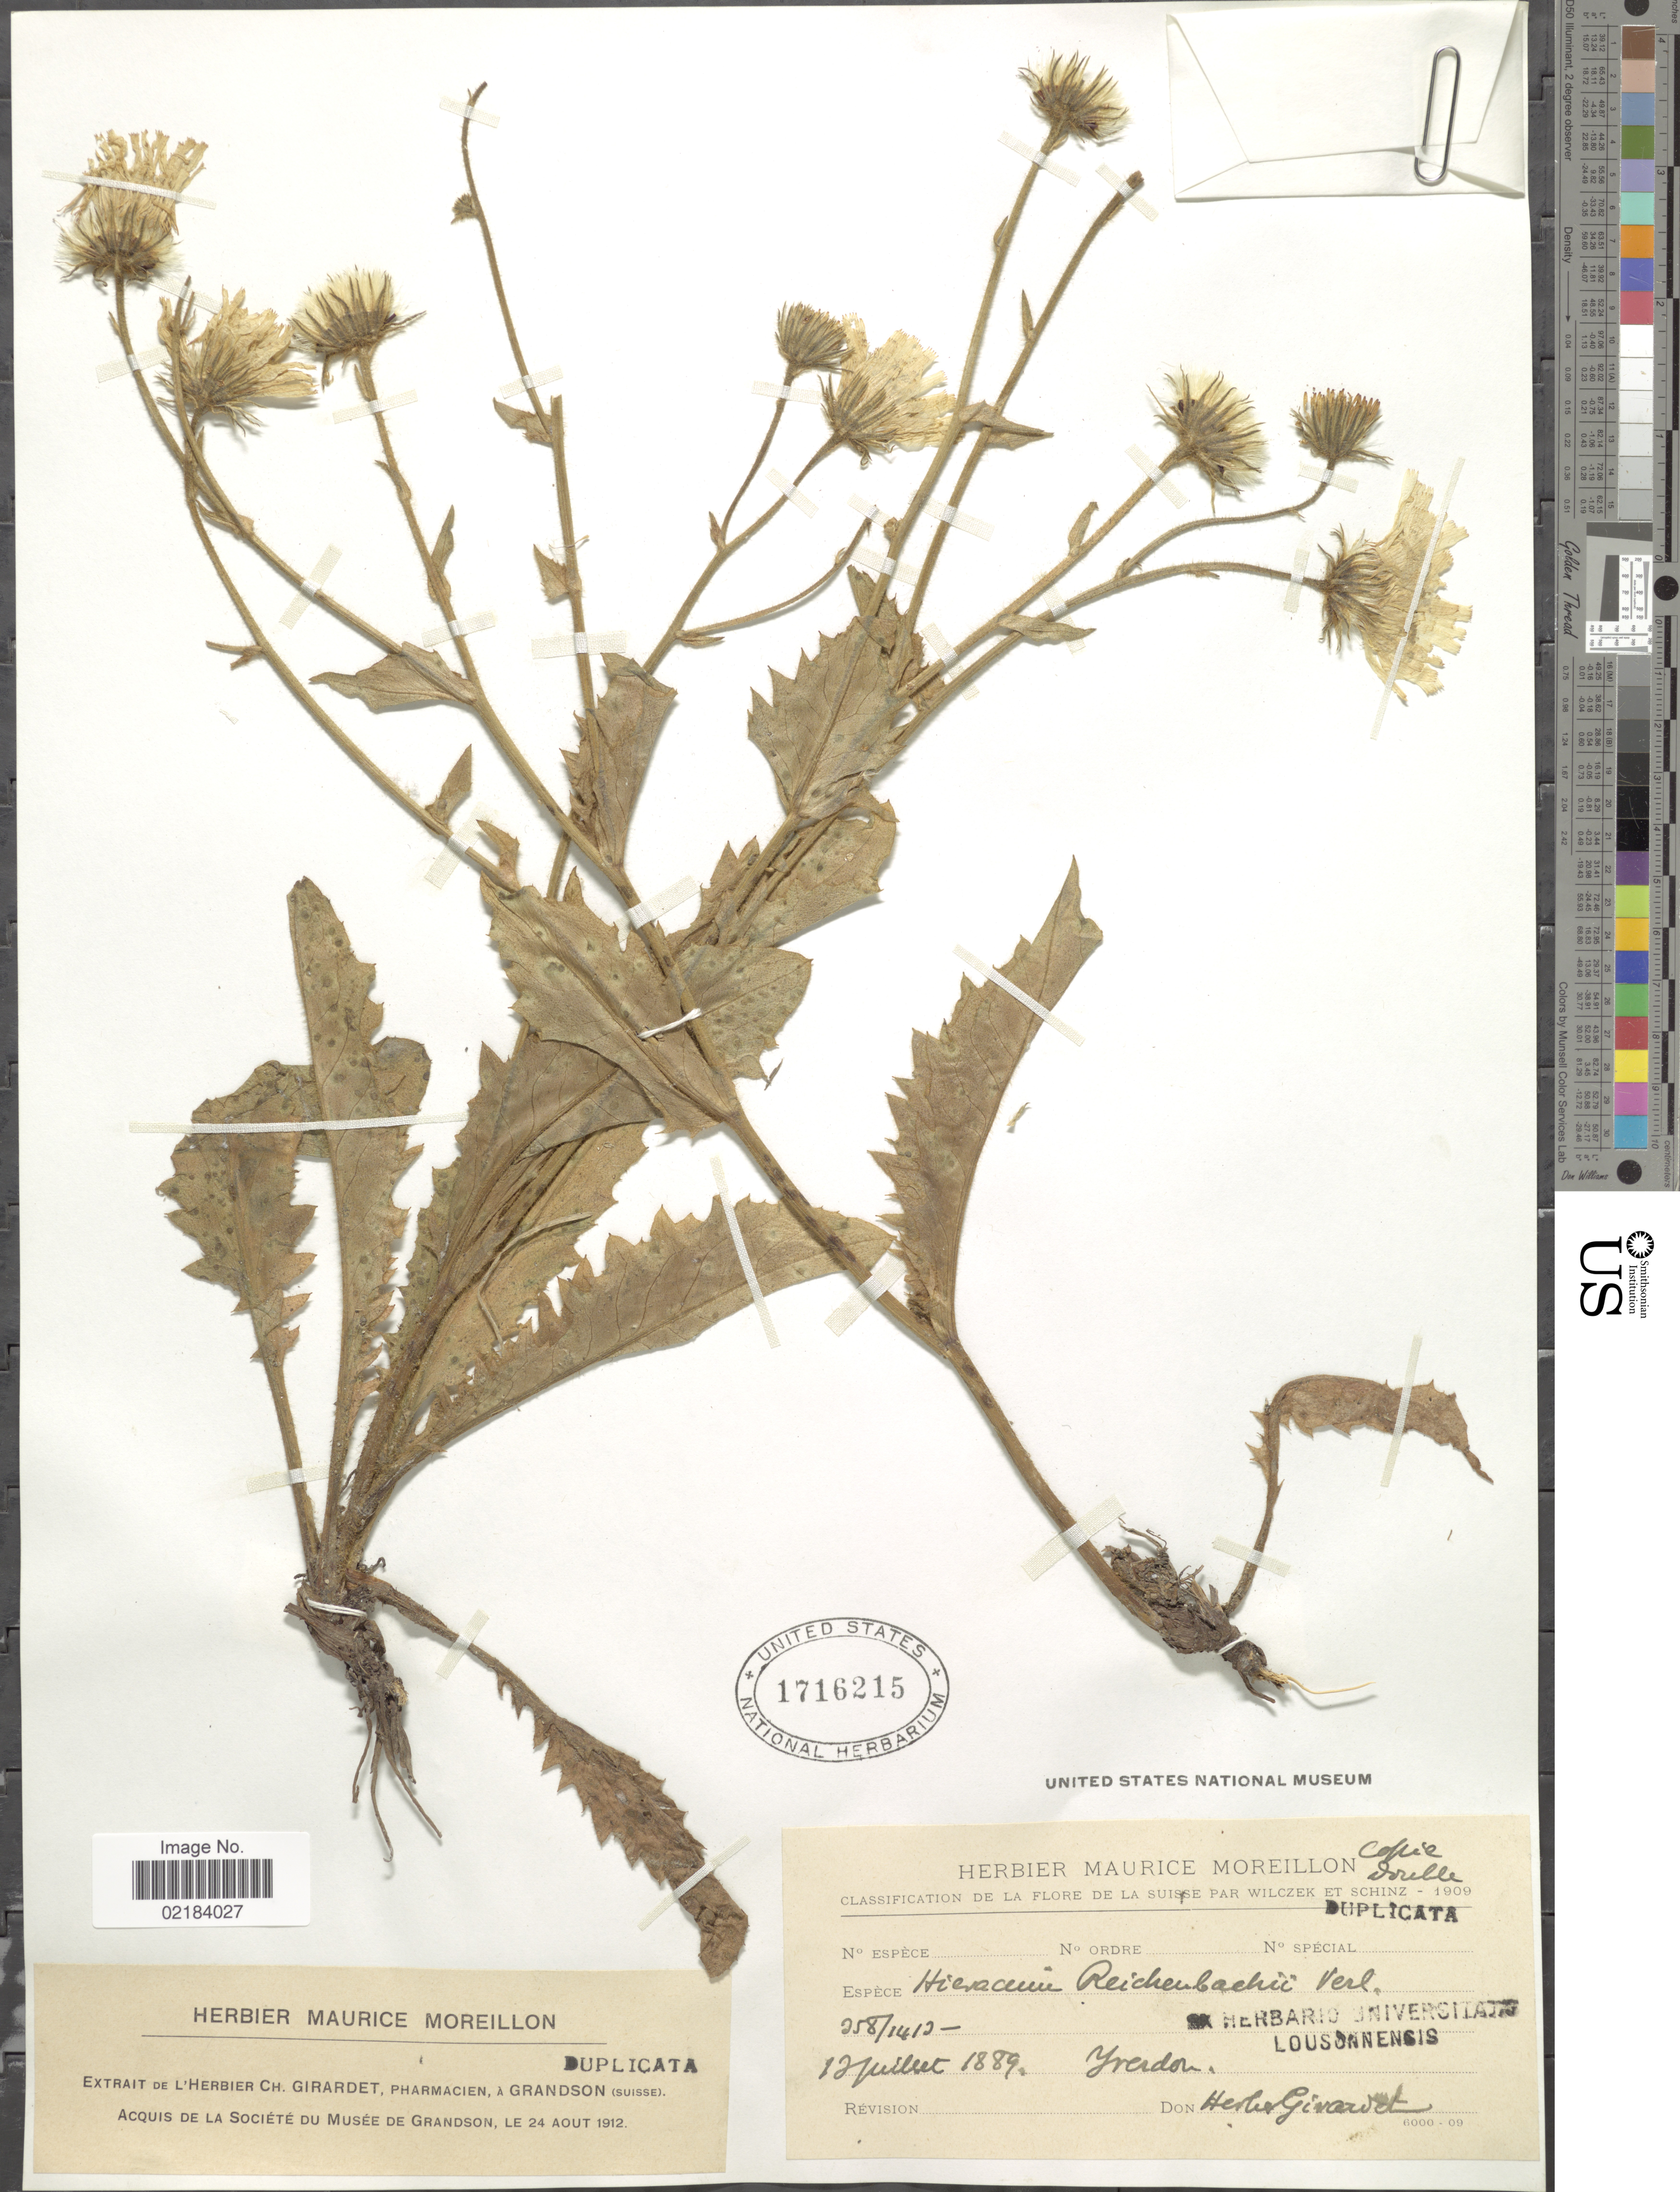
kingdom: Plantae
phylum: Tracheophyta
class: Magnoliopsida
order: Asterales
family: Asteraceae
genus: Hieracium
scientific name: Hieracium urticaceum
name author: Arvet-Touvet & Ravaud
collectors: Girardet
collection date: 1912-08-24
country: Switzerland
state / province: Vaud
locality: Yverdon.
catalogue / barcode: US 1716215